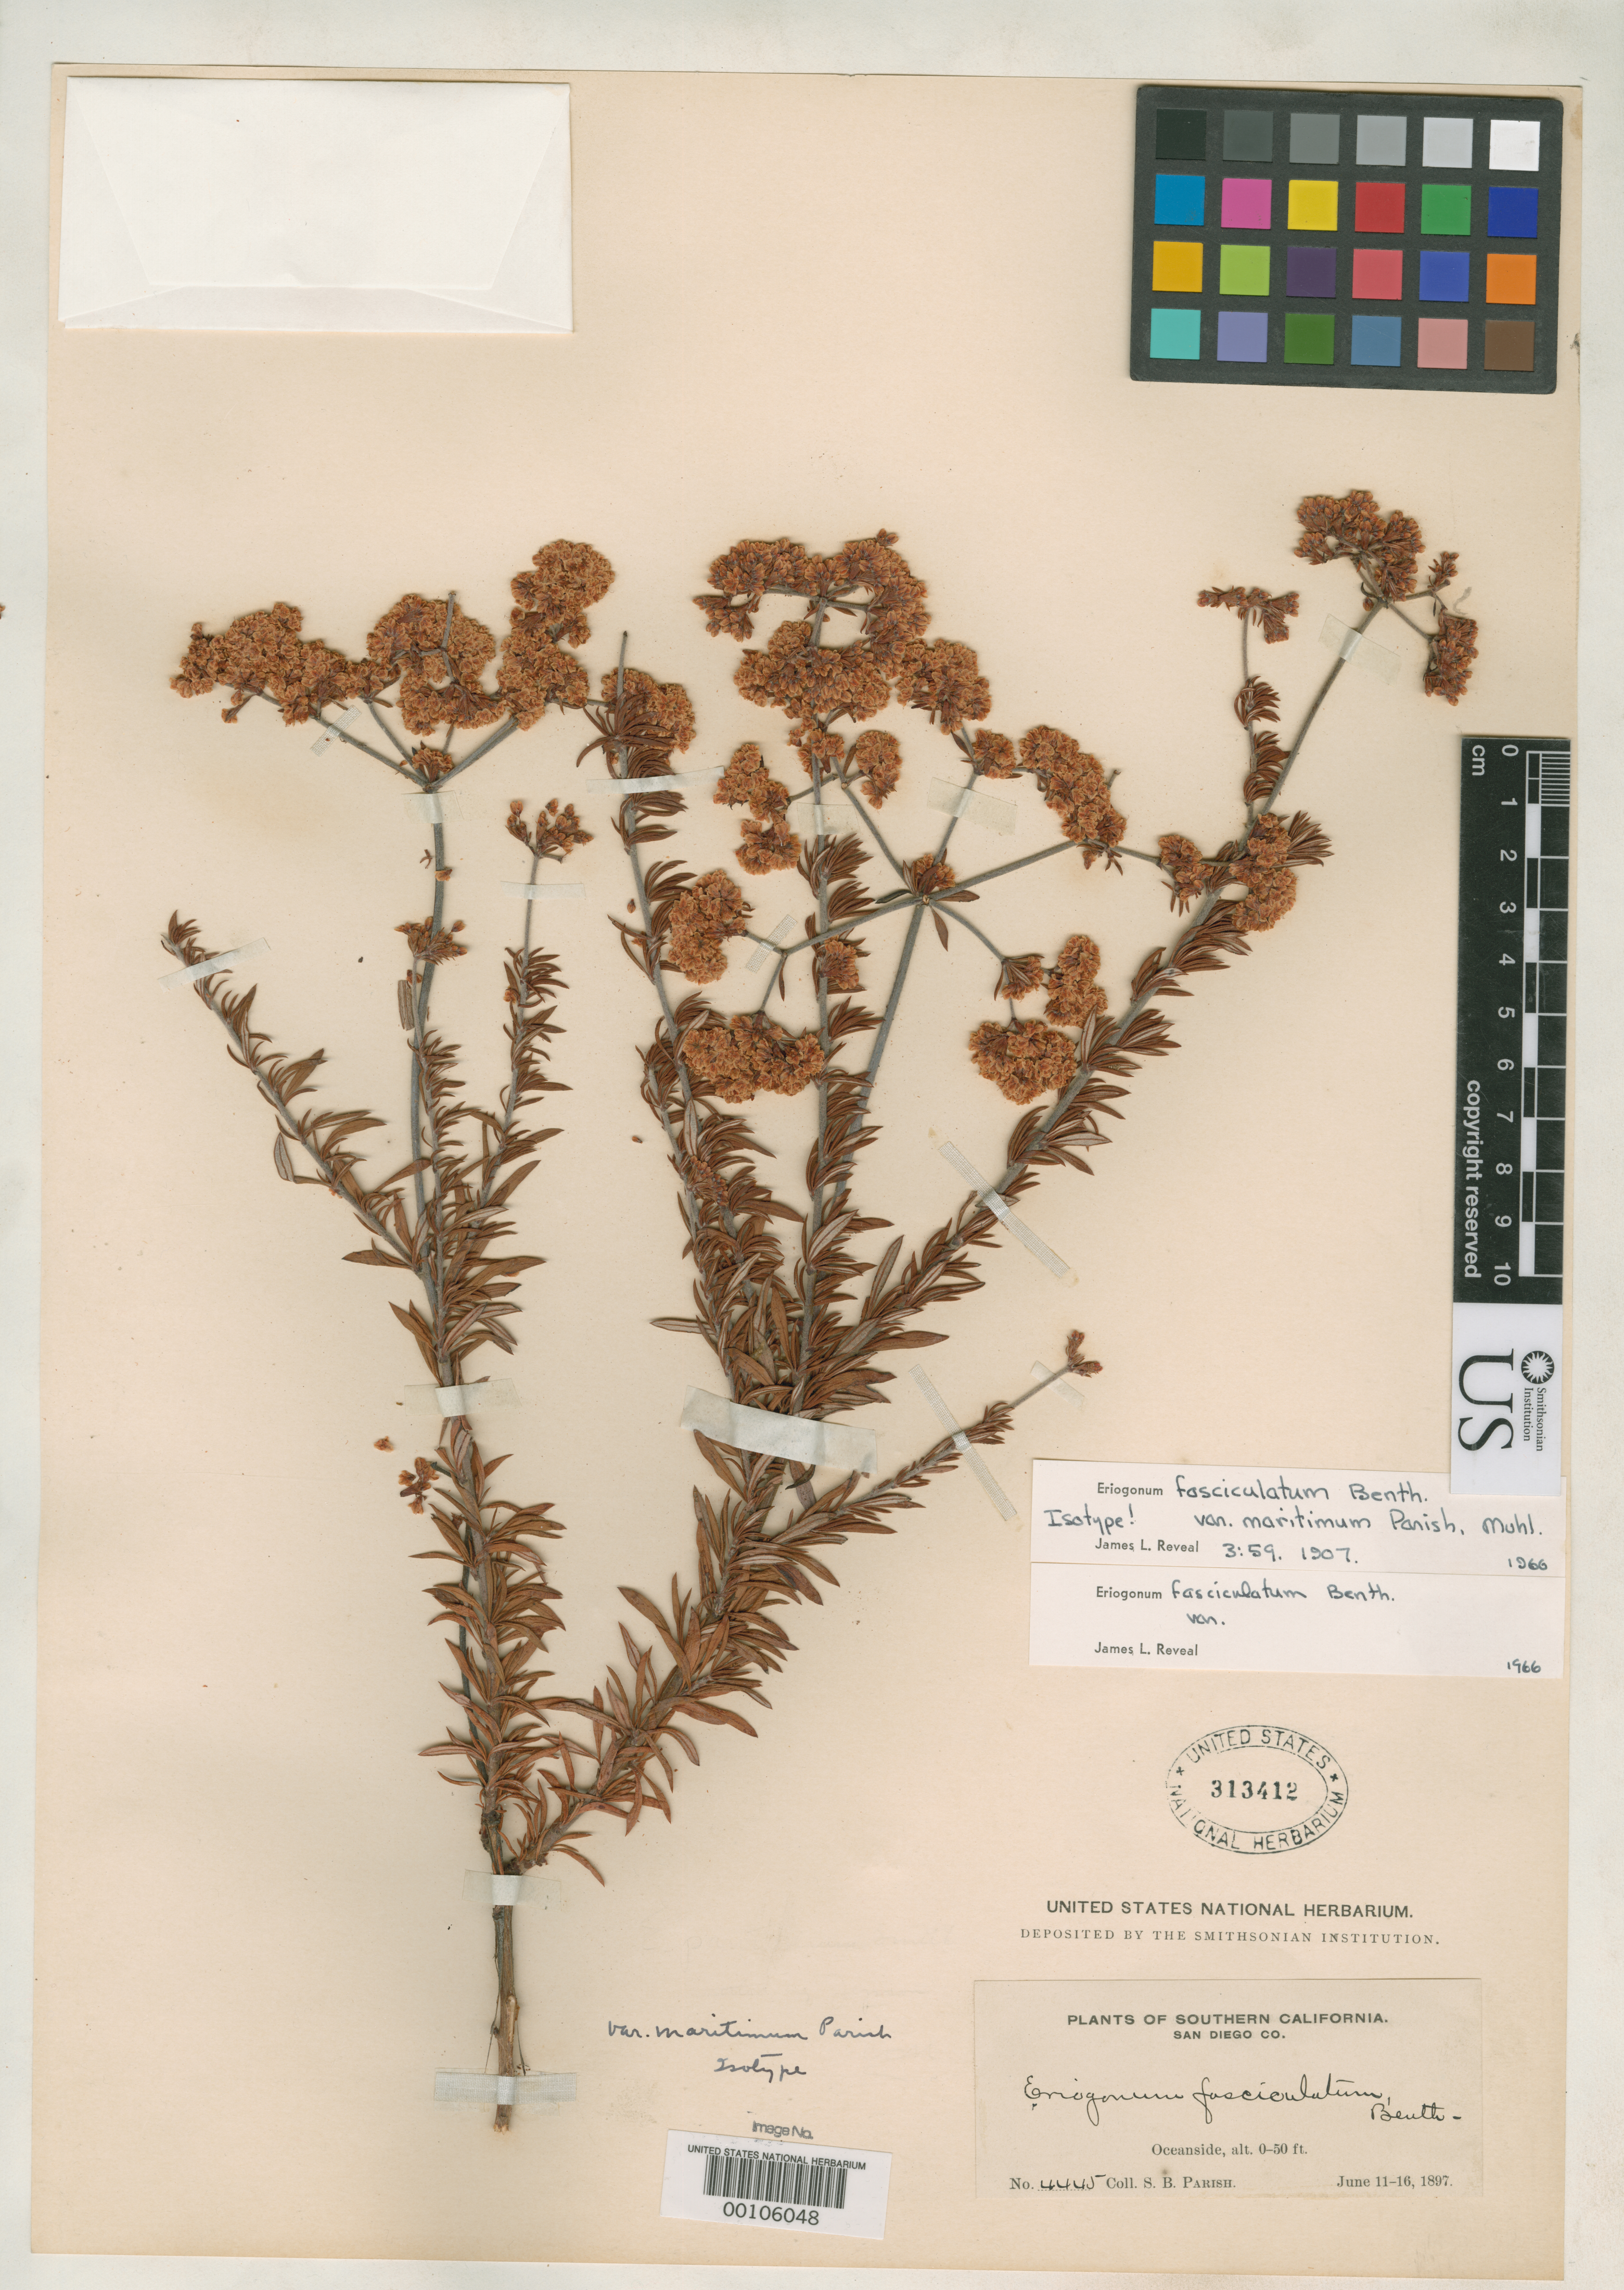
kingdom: Plantae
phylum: Tracheophyta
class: Magnoliopsida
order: Caryophyllales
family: Polygonaceae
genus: Eriogonum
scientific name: Eriogonum fasciculatum var. maritimum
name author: Parish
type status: Isotype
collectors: S. B. Parish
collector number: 4445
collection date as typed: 11 Jun 1897 to 16 Jun 1897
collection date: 1897-06-11/1897-06-16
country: United States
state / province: California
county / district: San Diego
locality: Oceanside.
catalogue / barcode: US 313412